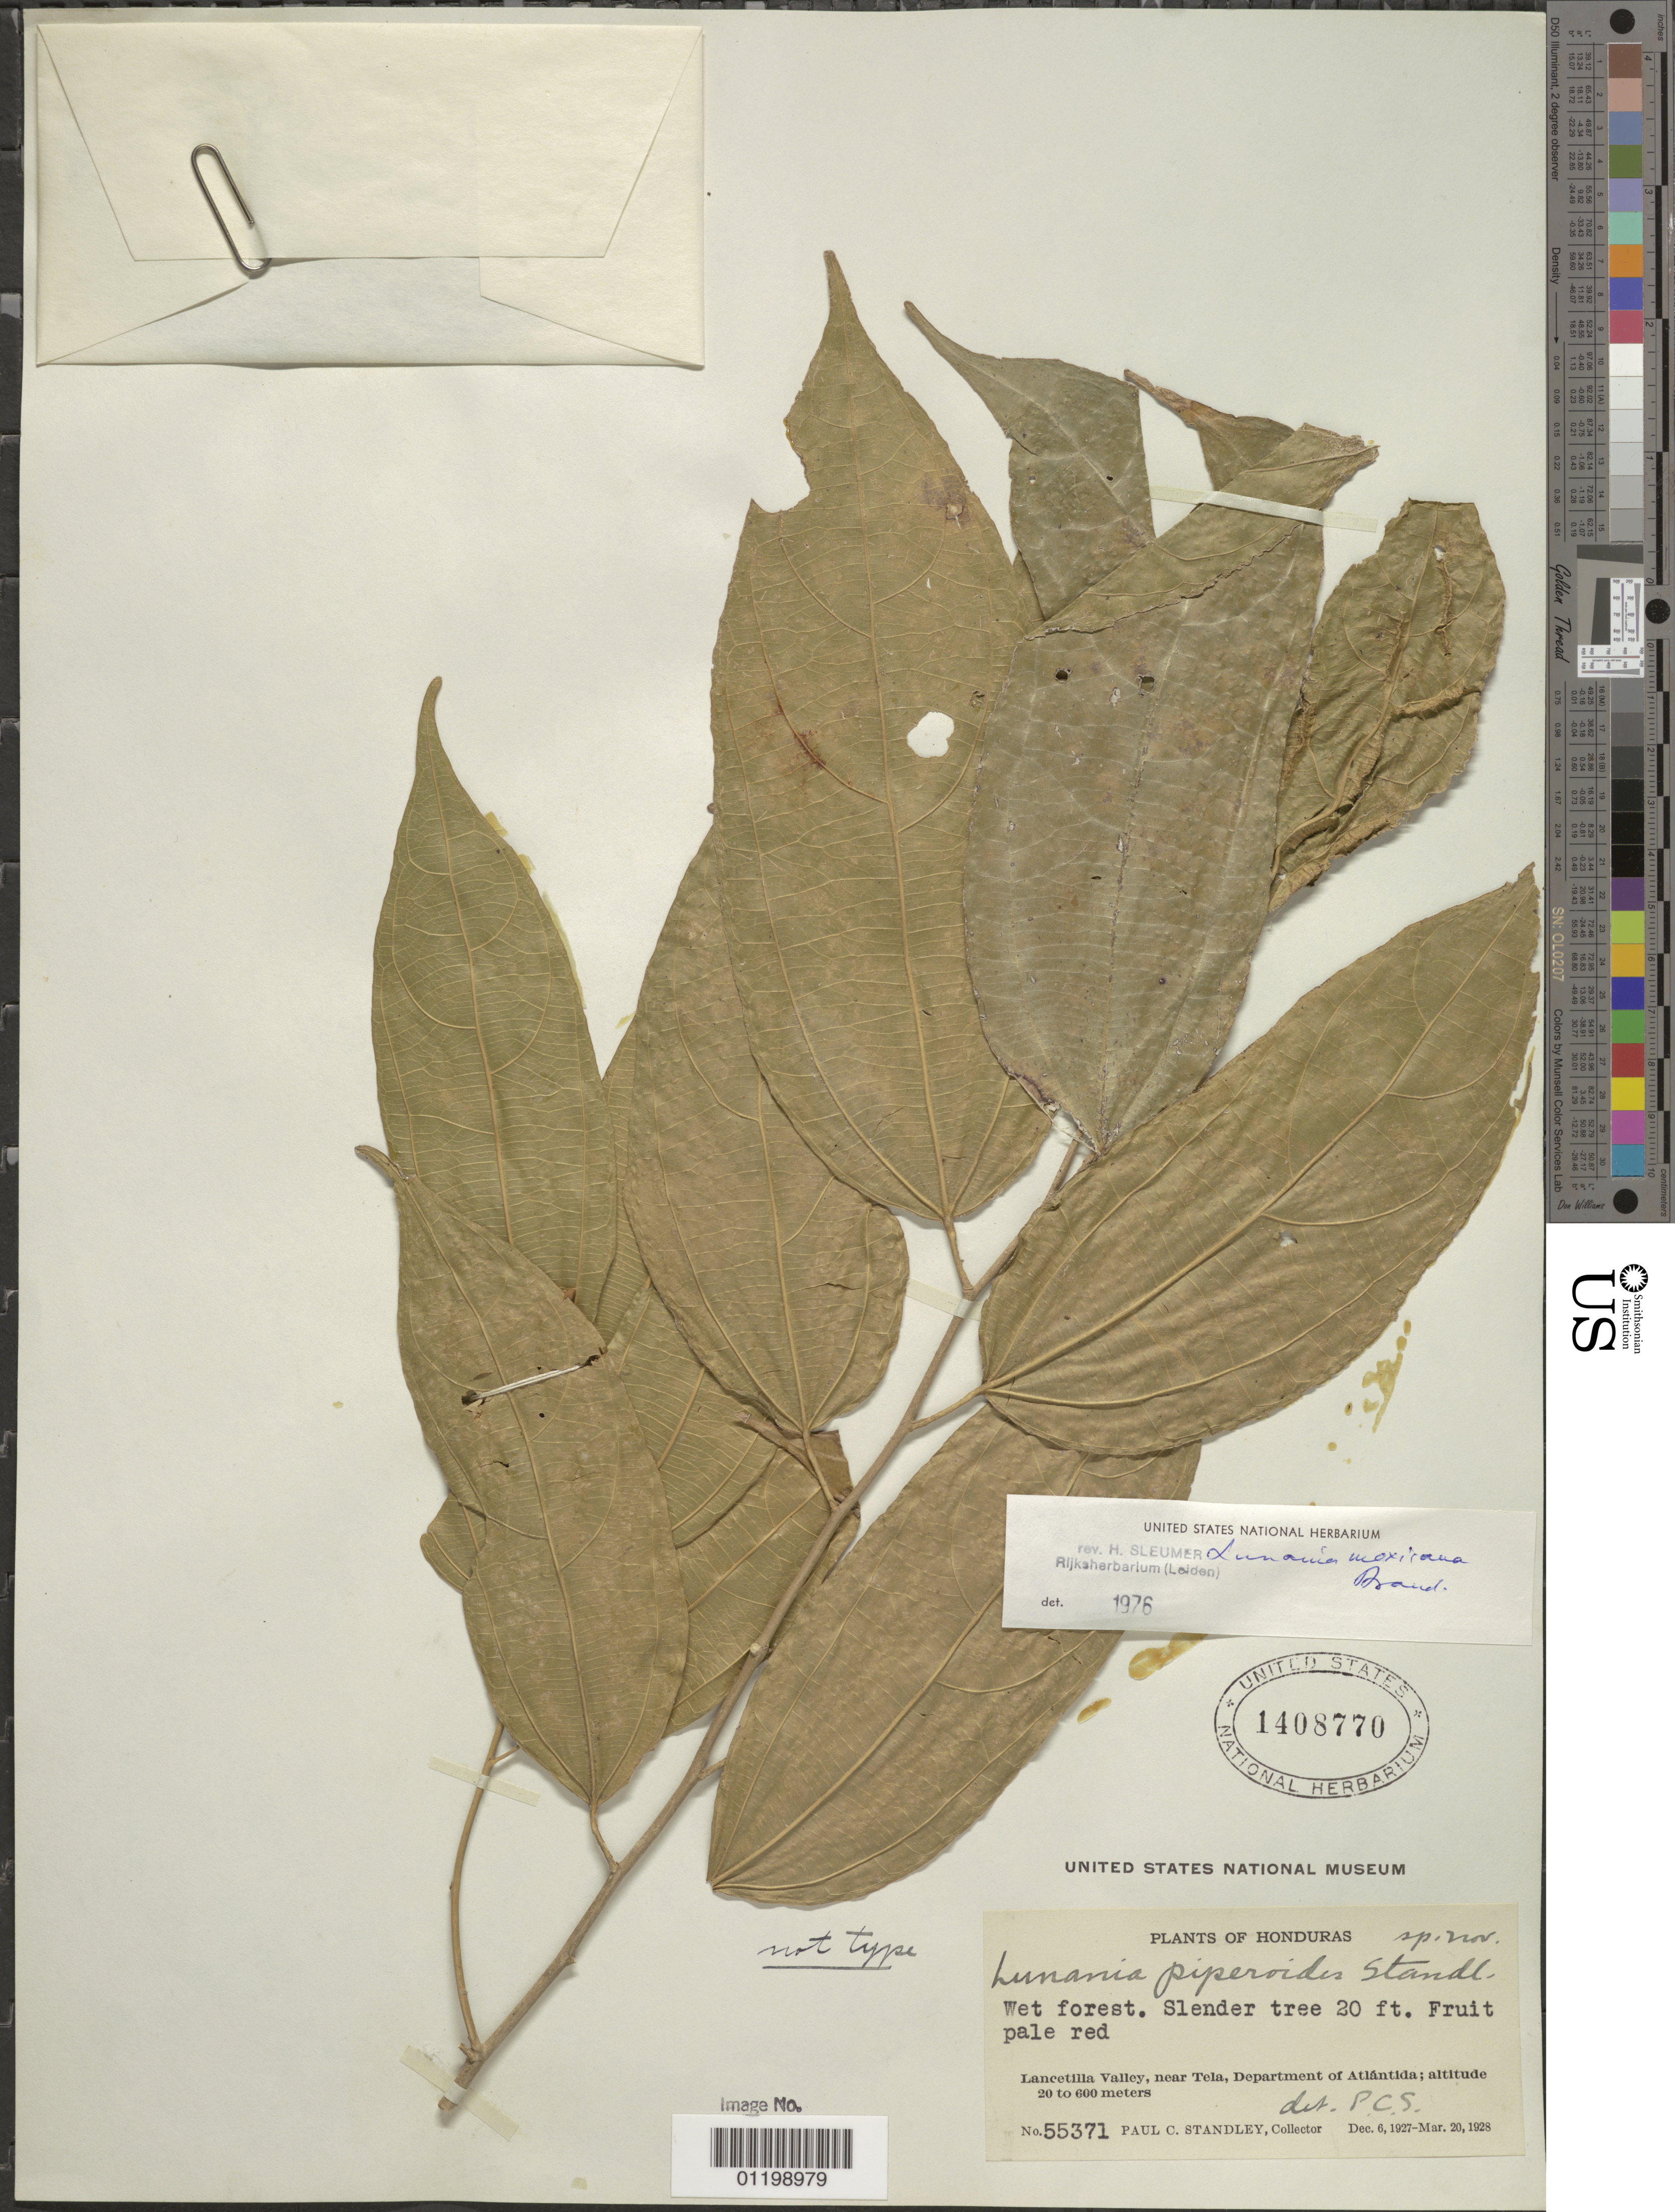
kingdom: Plantae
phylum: Tracheophyta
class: Magnoliopsida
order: Malpighiales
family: Salicaceae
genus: Lunania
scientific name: Lunania piperoides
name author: Standl.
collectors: P. C. Standley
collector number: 55371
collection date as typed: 06 Dec 1927 to 20 Mar 1928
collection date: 1927-12-06/1928-03-20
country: Honduras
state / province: Atlántida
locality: Lancetilla Valley, near Tela, Department of Atlántida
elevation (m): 20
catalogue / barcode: US 1408770